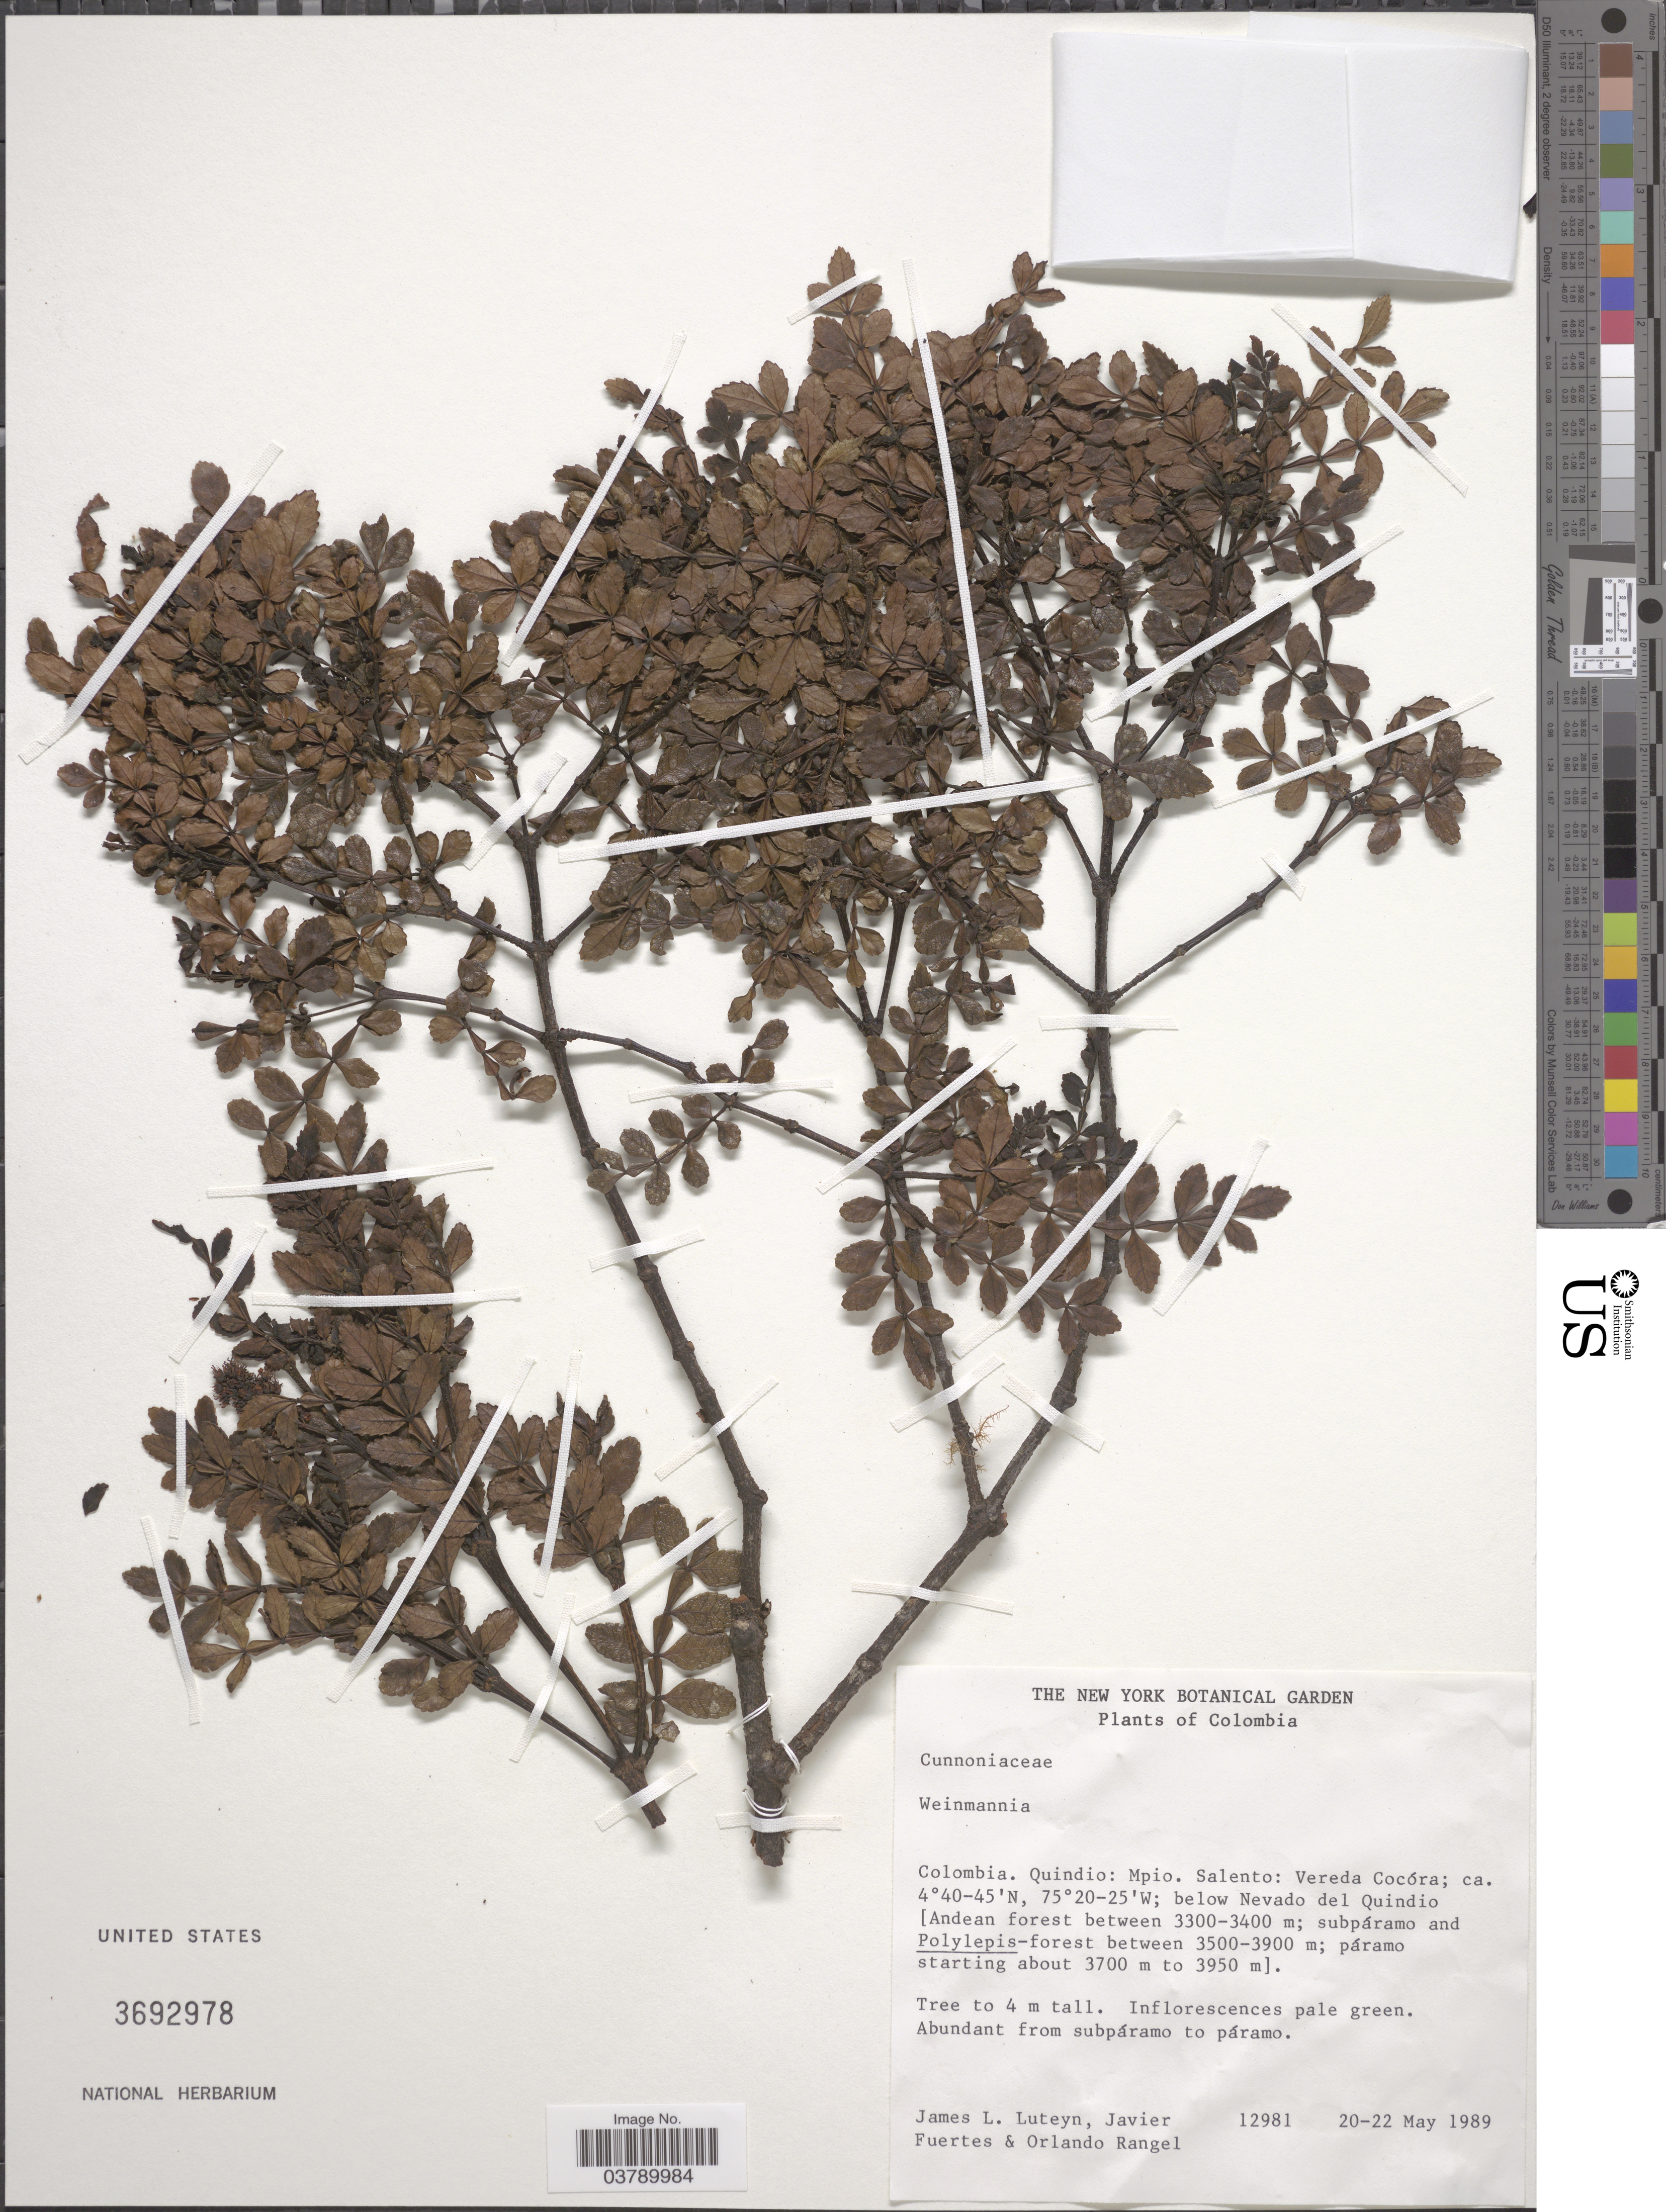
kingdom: Plantae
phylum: Tracheophyta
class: Magnoliopsida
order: Oxalidales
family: Cunoniaceae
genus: Weinmannia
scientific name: Weinmannia sp.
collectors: J. Luteyn, J. Fuertes & O. Rangel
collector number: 12981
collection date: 1989-05-20/1989-05-22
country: Colombia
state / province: Quindío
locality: Mpio. Salento: Vereda Cocóra; below Nevado del Quindio.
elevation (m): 3300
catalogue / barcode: US 3692978